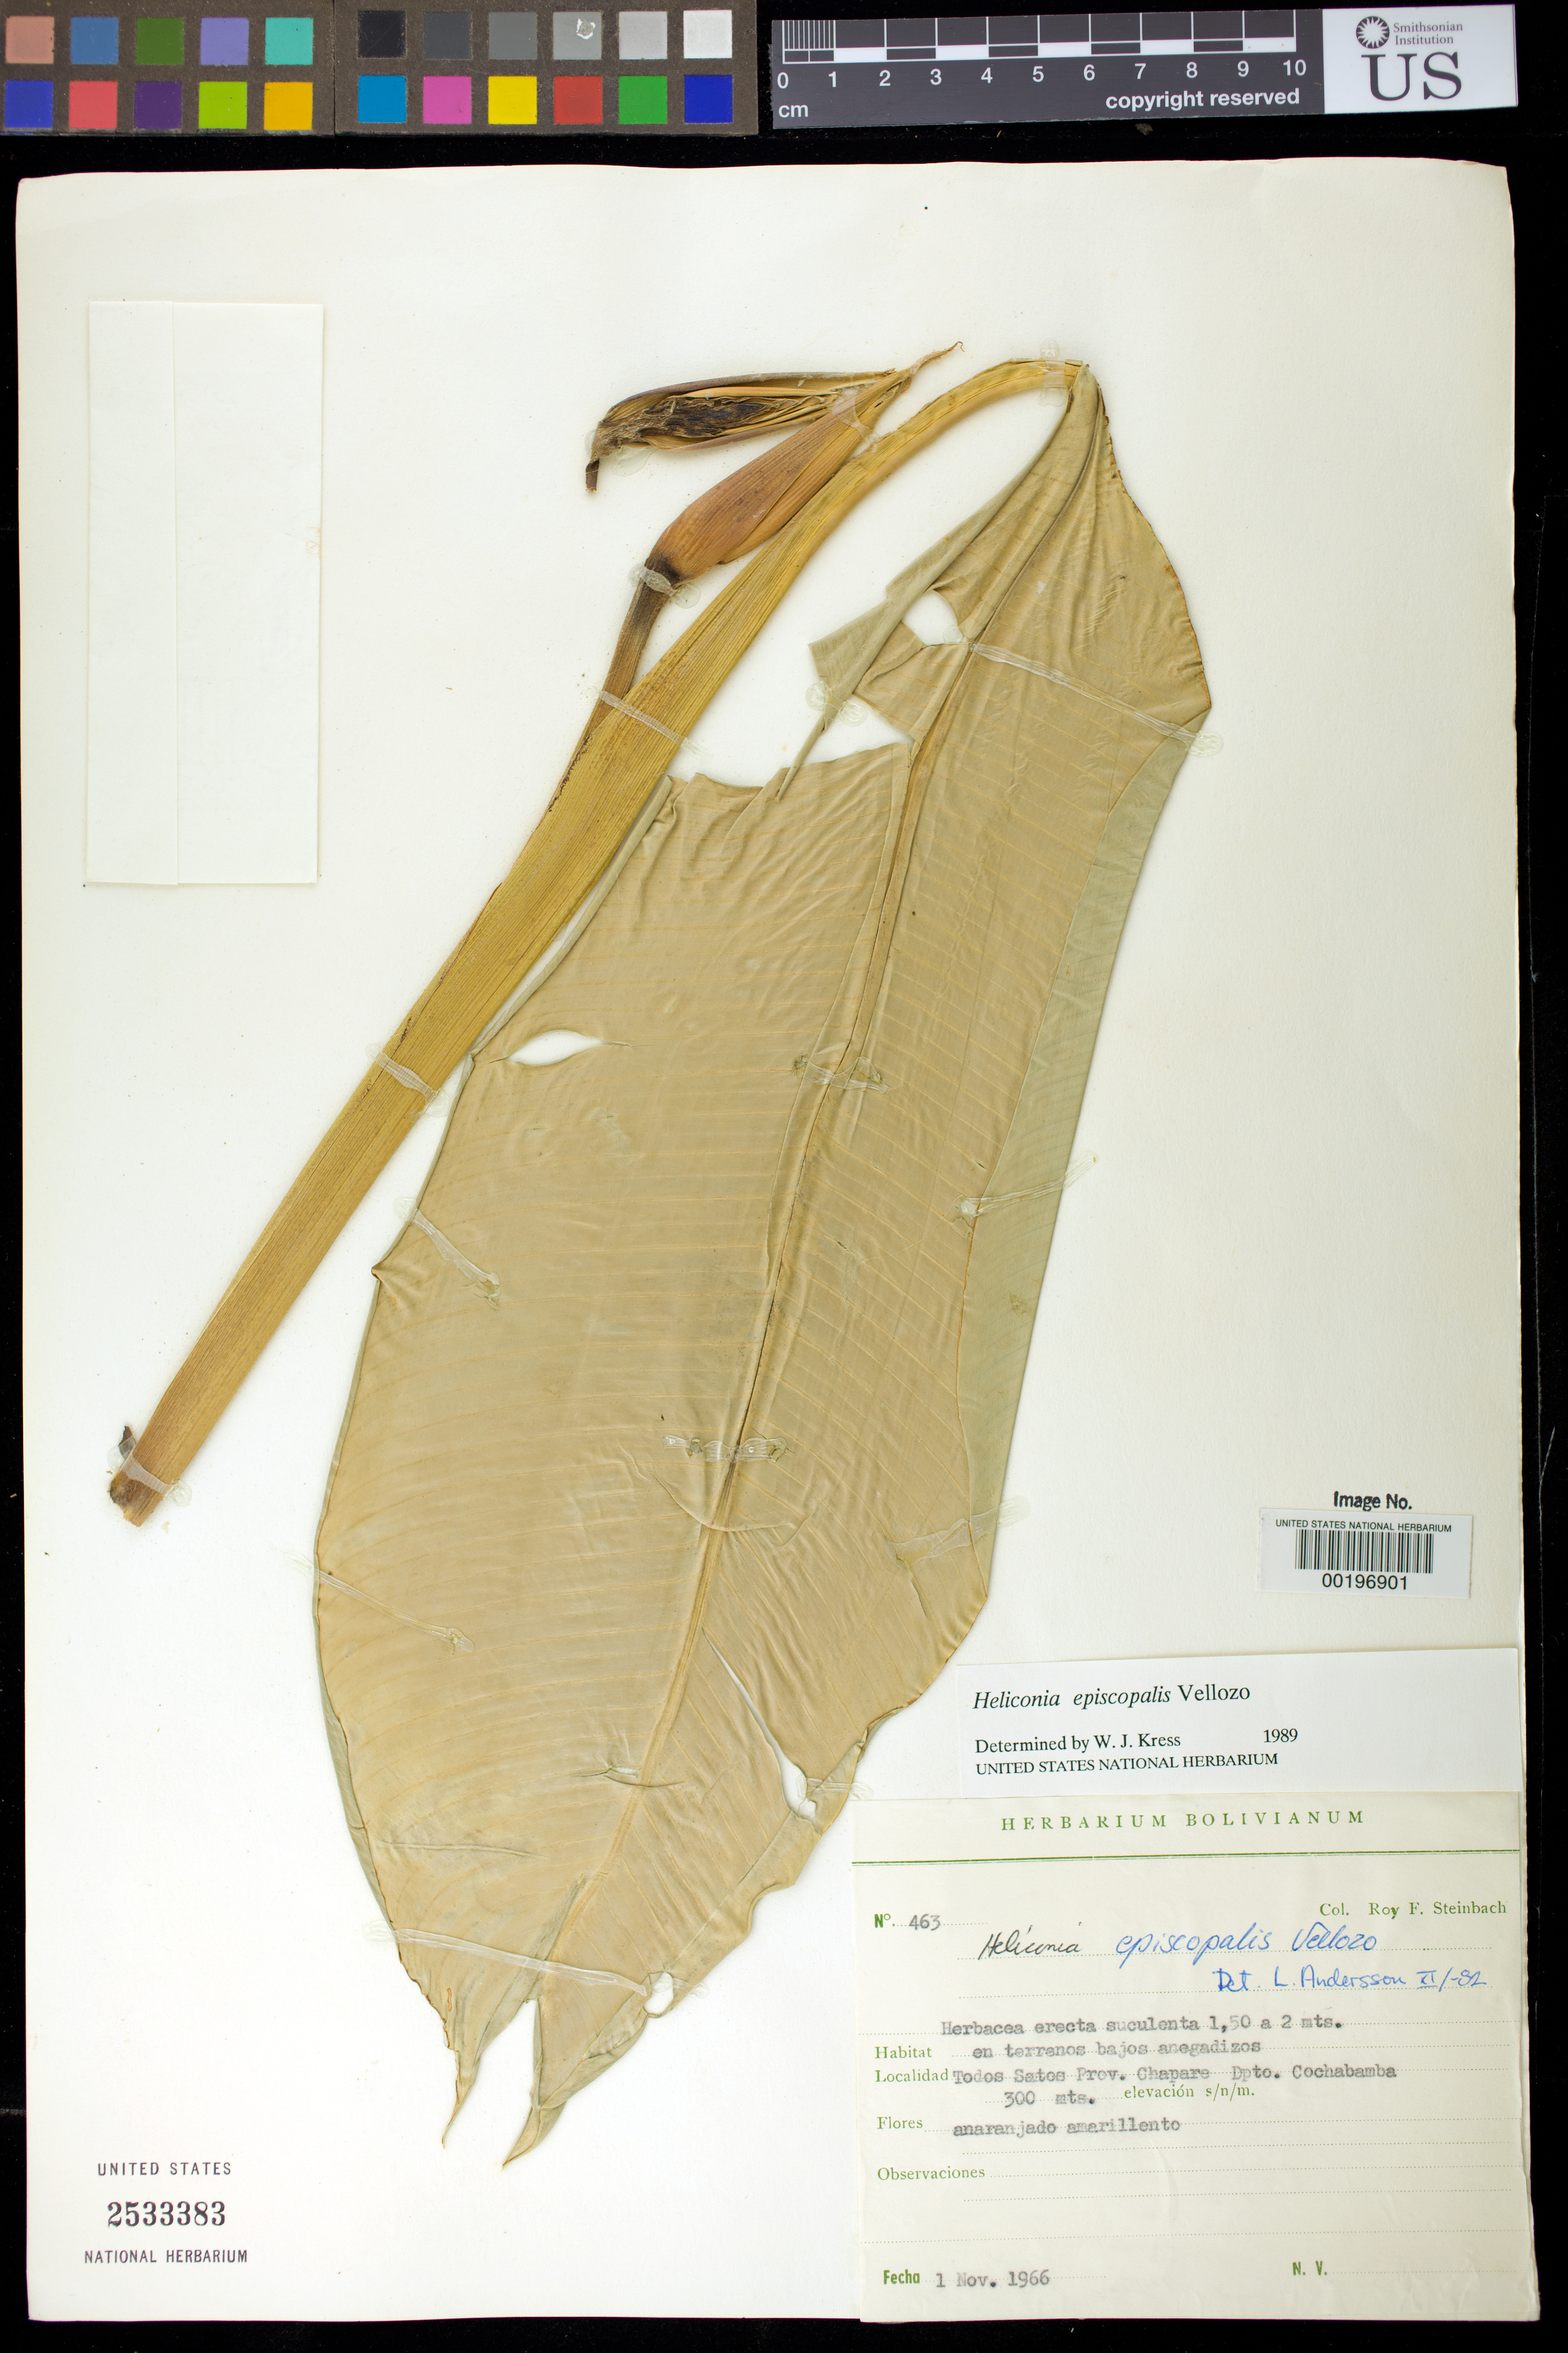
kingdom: Plantae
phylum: Tracheophyta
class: Liliopsida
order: Zingiberales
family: Heliconiaceae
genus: Heliconia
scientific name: Heliconia episcopalis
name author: Vell.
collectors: R. F. Steinbach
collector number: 463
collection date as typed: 01 Nov 1966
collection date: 1966-11-01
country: Bolivia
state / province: Cochabamba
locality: Todos Santos, Prov Chapare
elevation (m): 300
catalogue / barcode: US 2533383